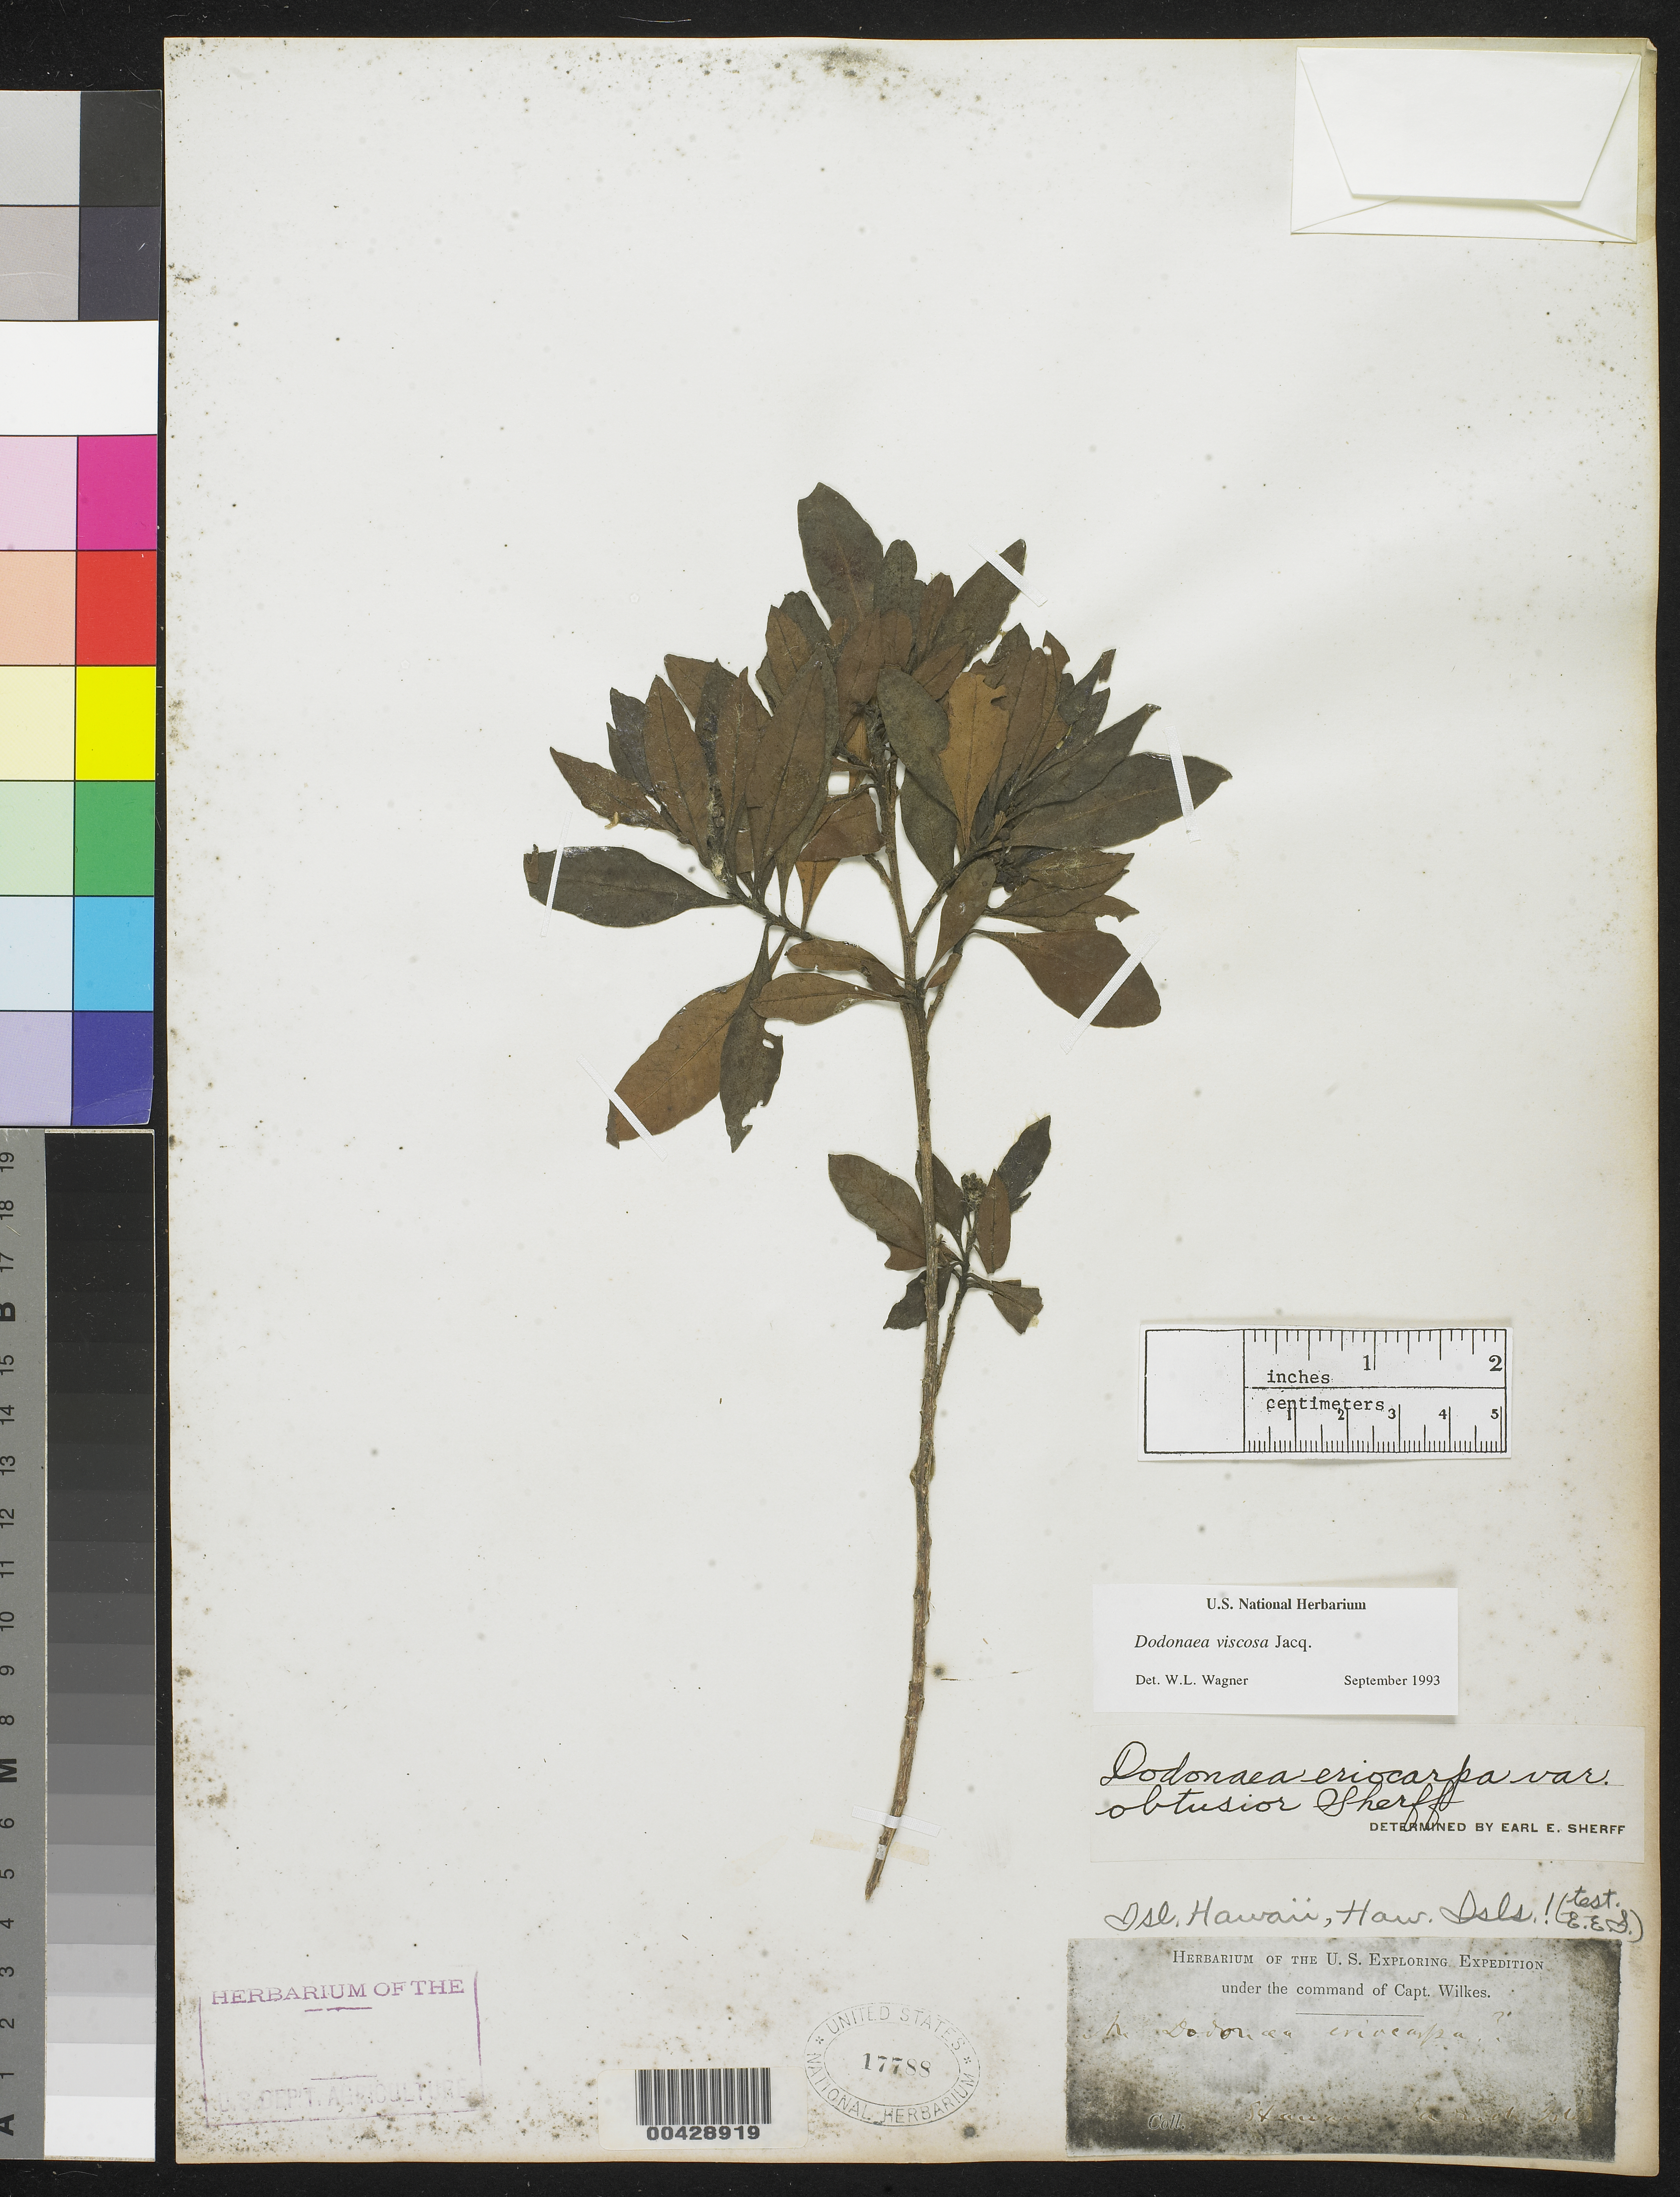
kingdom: Plantae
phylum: Tracheophyta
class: Magnoliopsida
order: Sapindales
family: Sapindaceae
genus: Dodonaea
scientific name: Dodonaea viscosa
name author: Jacq.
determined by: Wagner, W. L., (BOT), Smithsonian Institution - National Museum of Natural History (UNITED STATES)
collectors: Wilkes Explor. Exped.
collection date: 1838/1842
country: United States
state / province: Hawaii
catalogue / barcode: US 17788